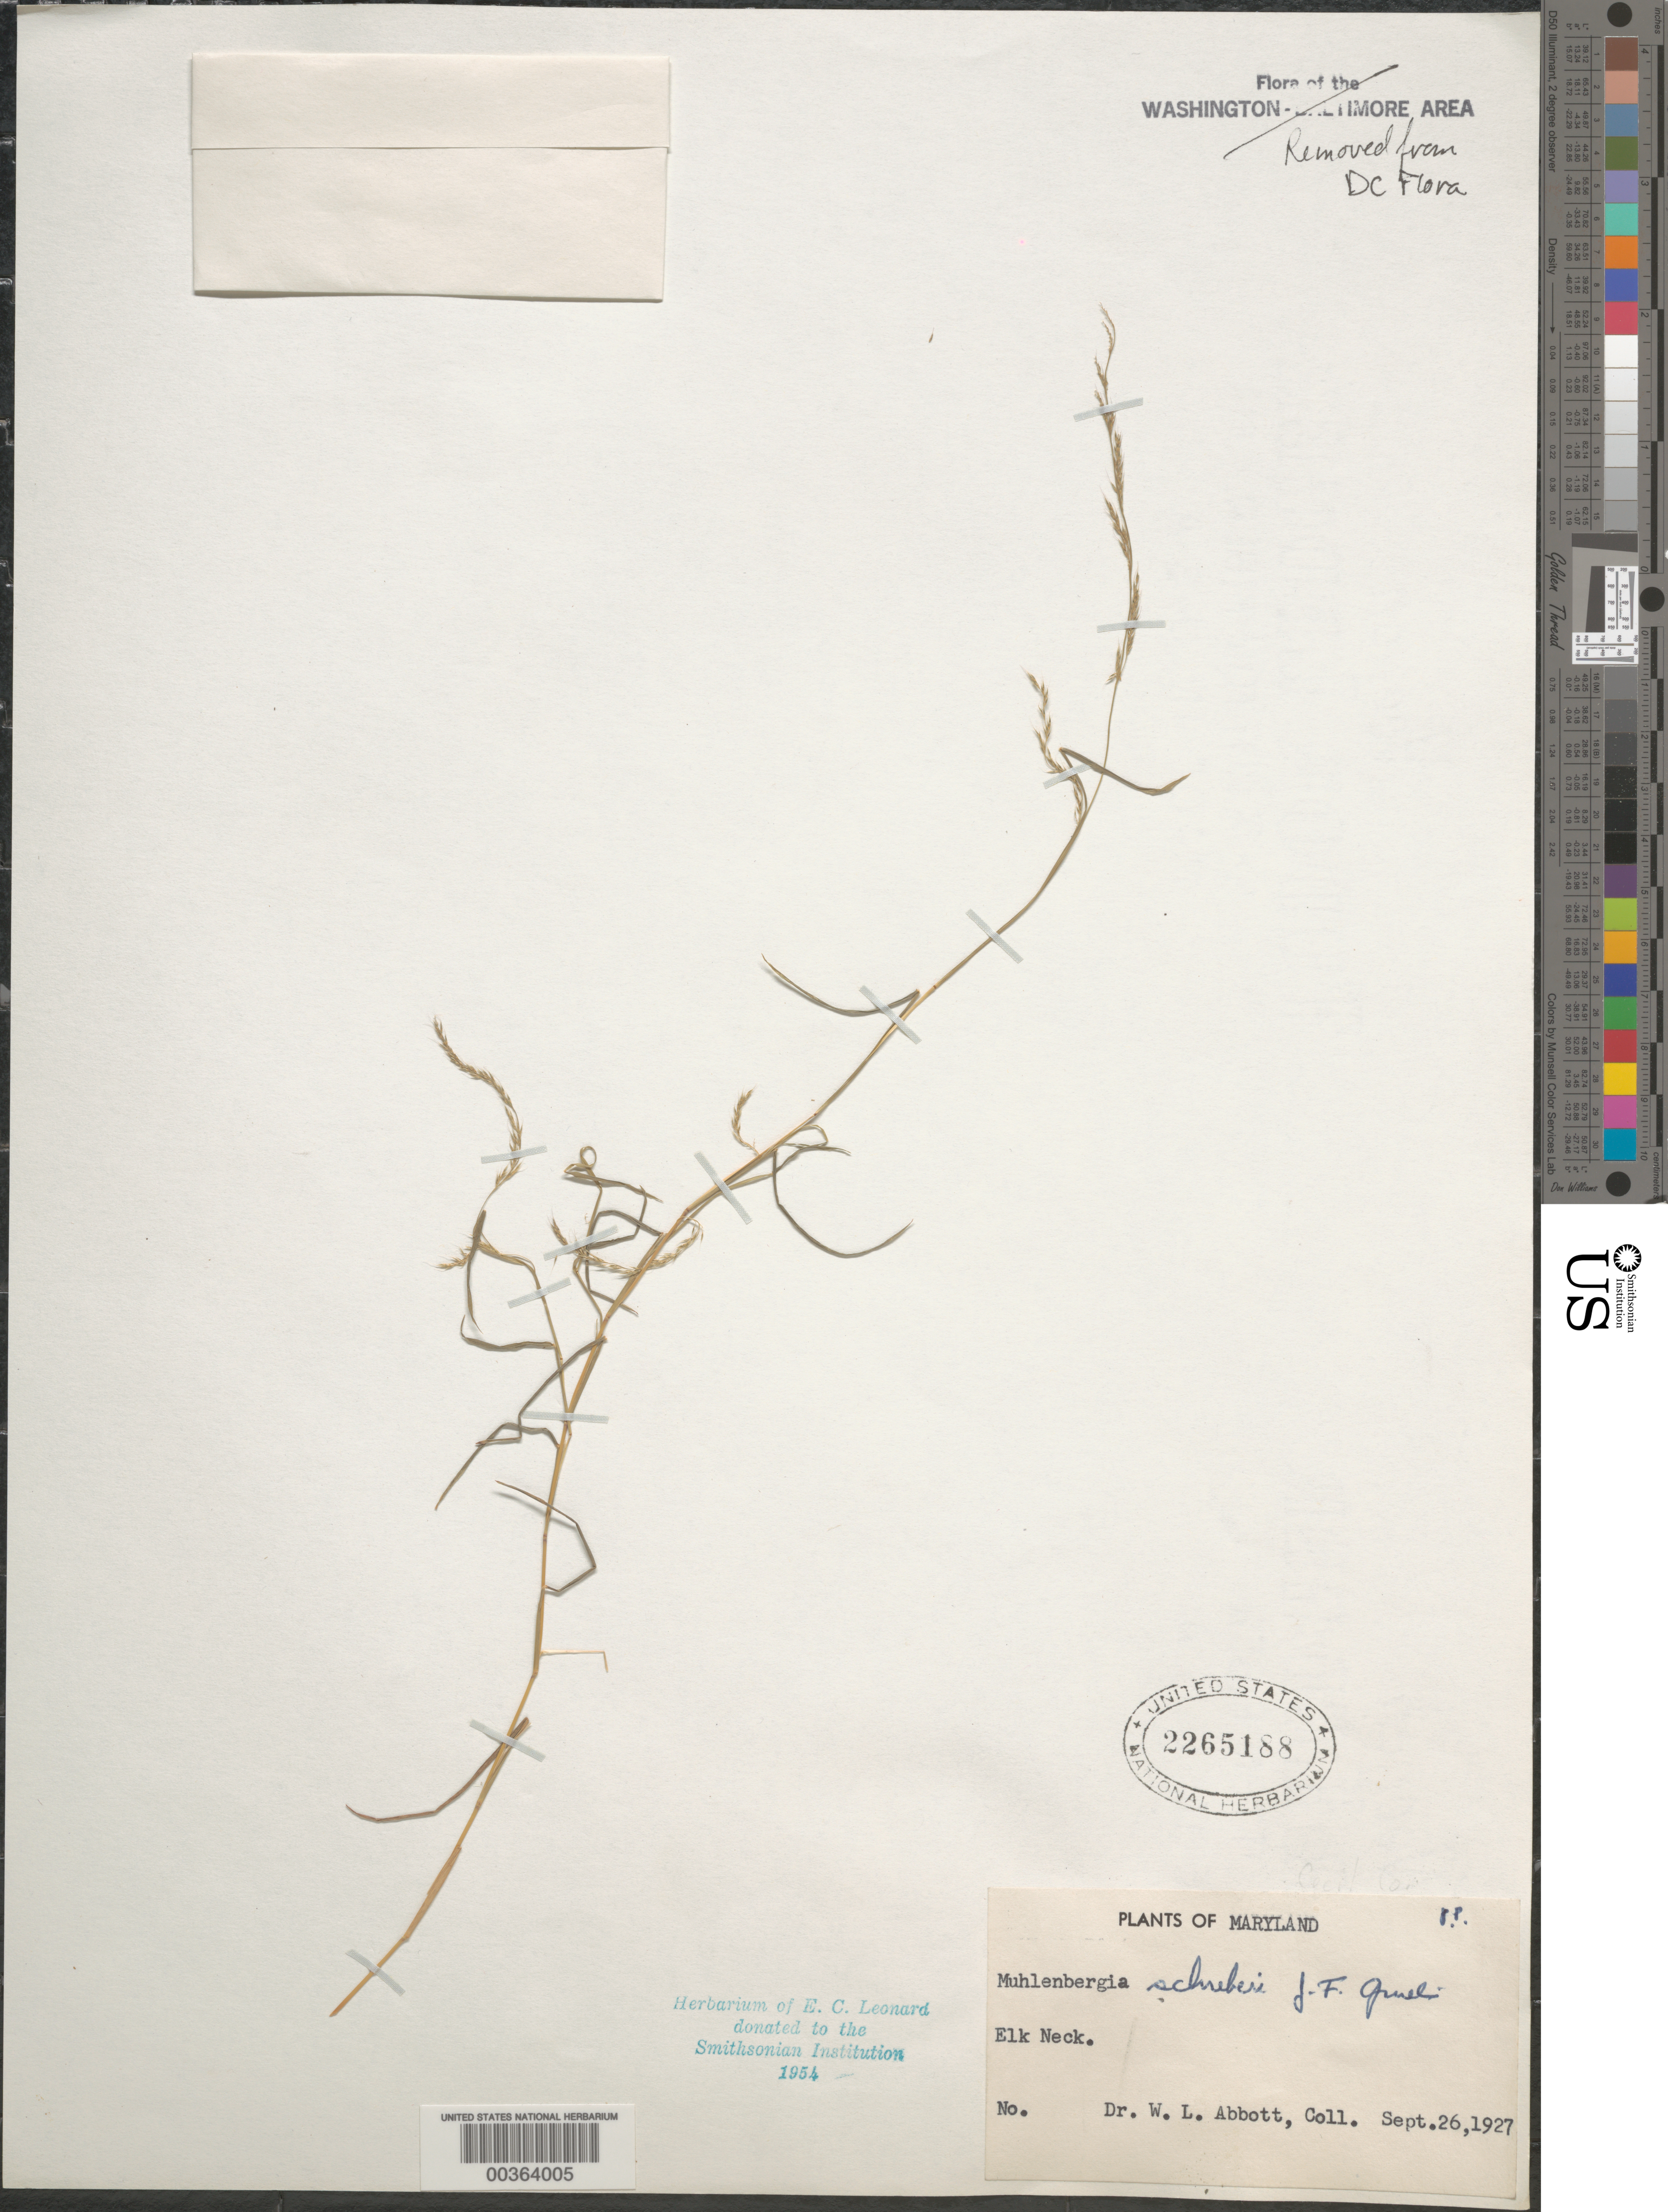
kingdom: Plantae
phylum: Tracheophyta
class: Liliopsida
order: Poales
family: Poaceae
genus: Muhlenbergia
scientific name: Muhlenbergia schreberi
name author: J.F. Gmel.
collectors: W. L. Abbott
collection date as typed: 26 Sep 1927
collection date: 1927-09-26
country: United States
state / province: Maryland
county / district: Cecil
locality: Elk neck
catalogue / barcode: US 2265188